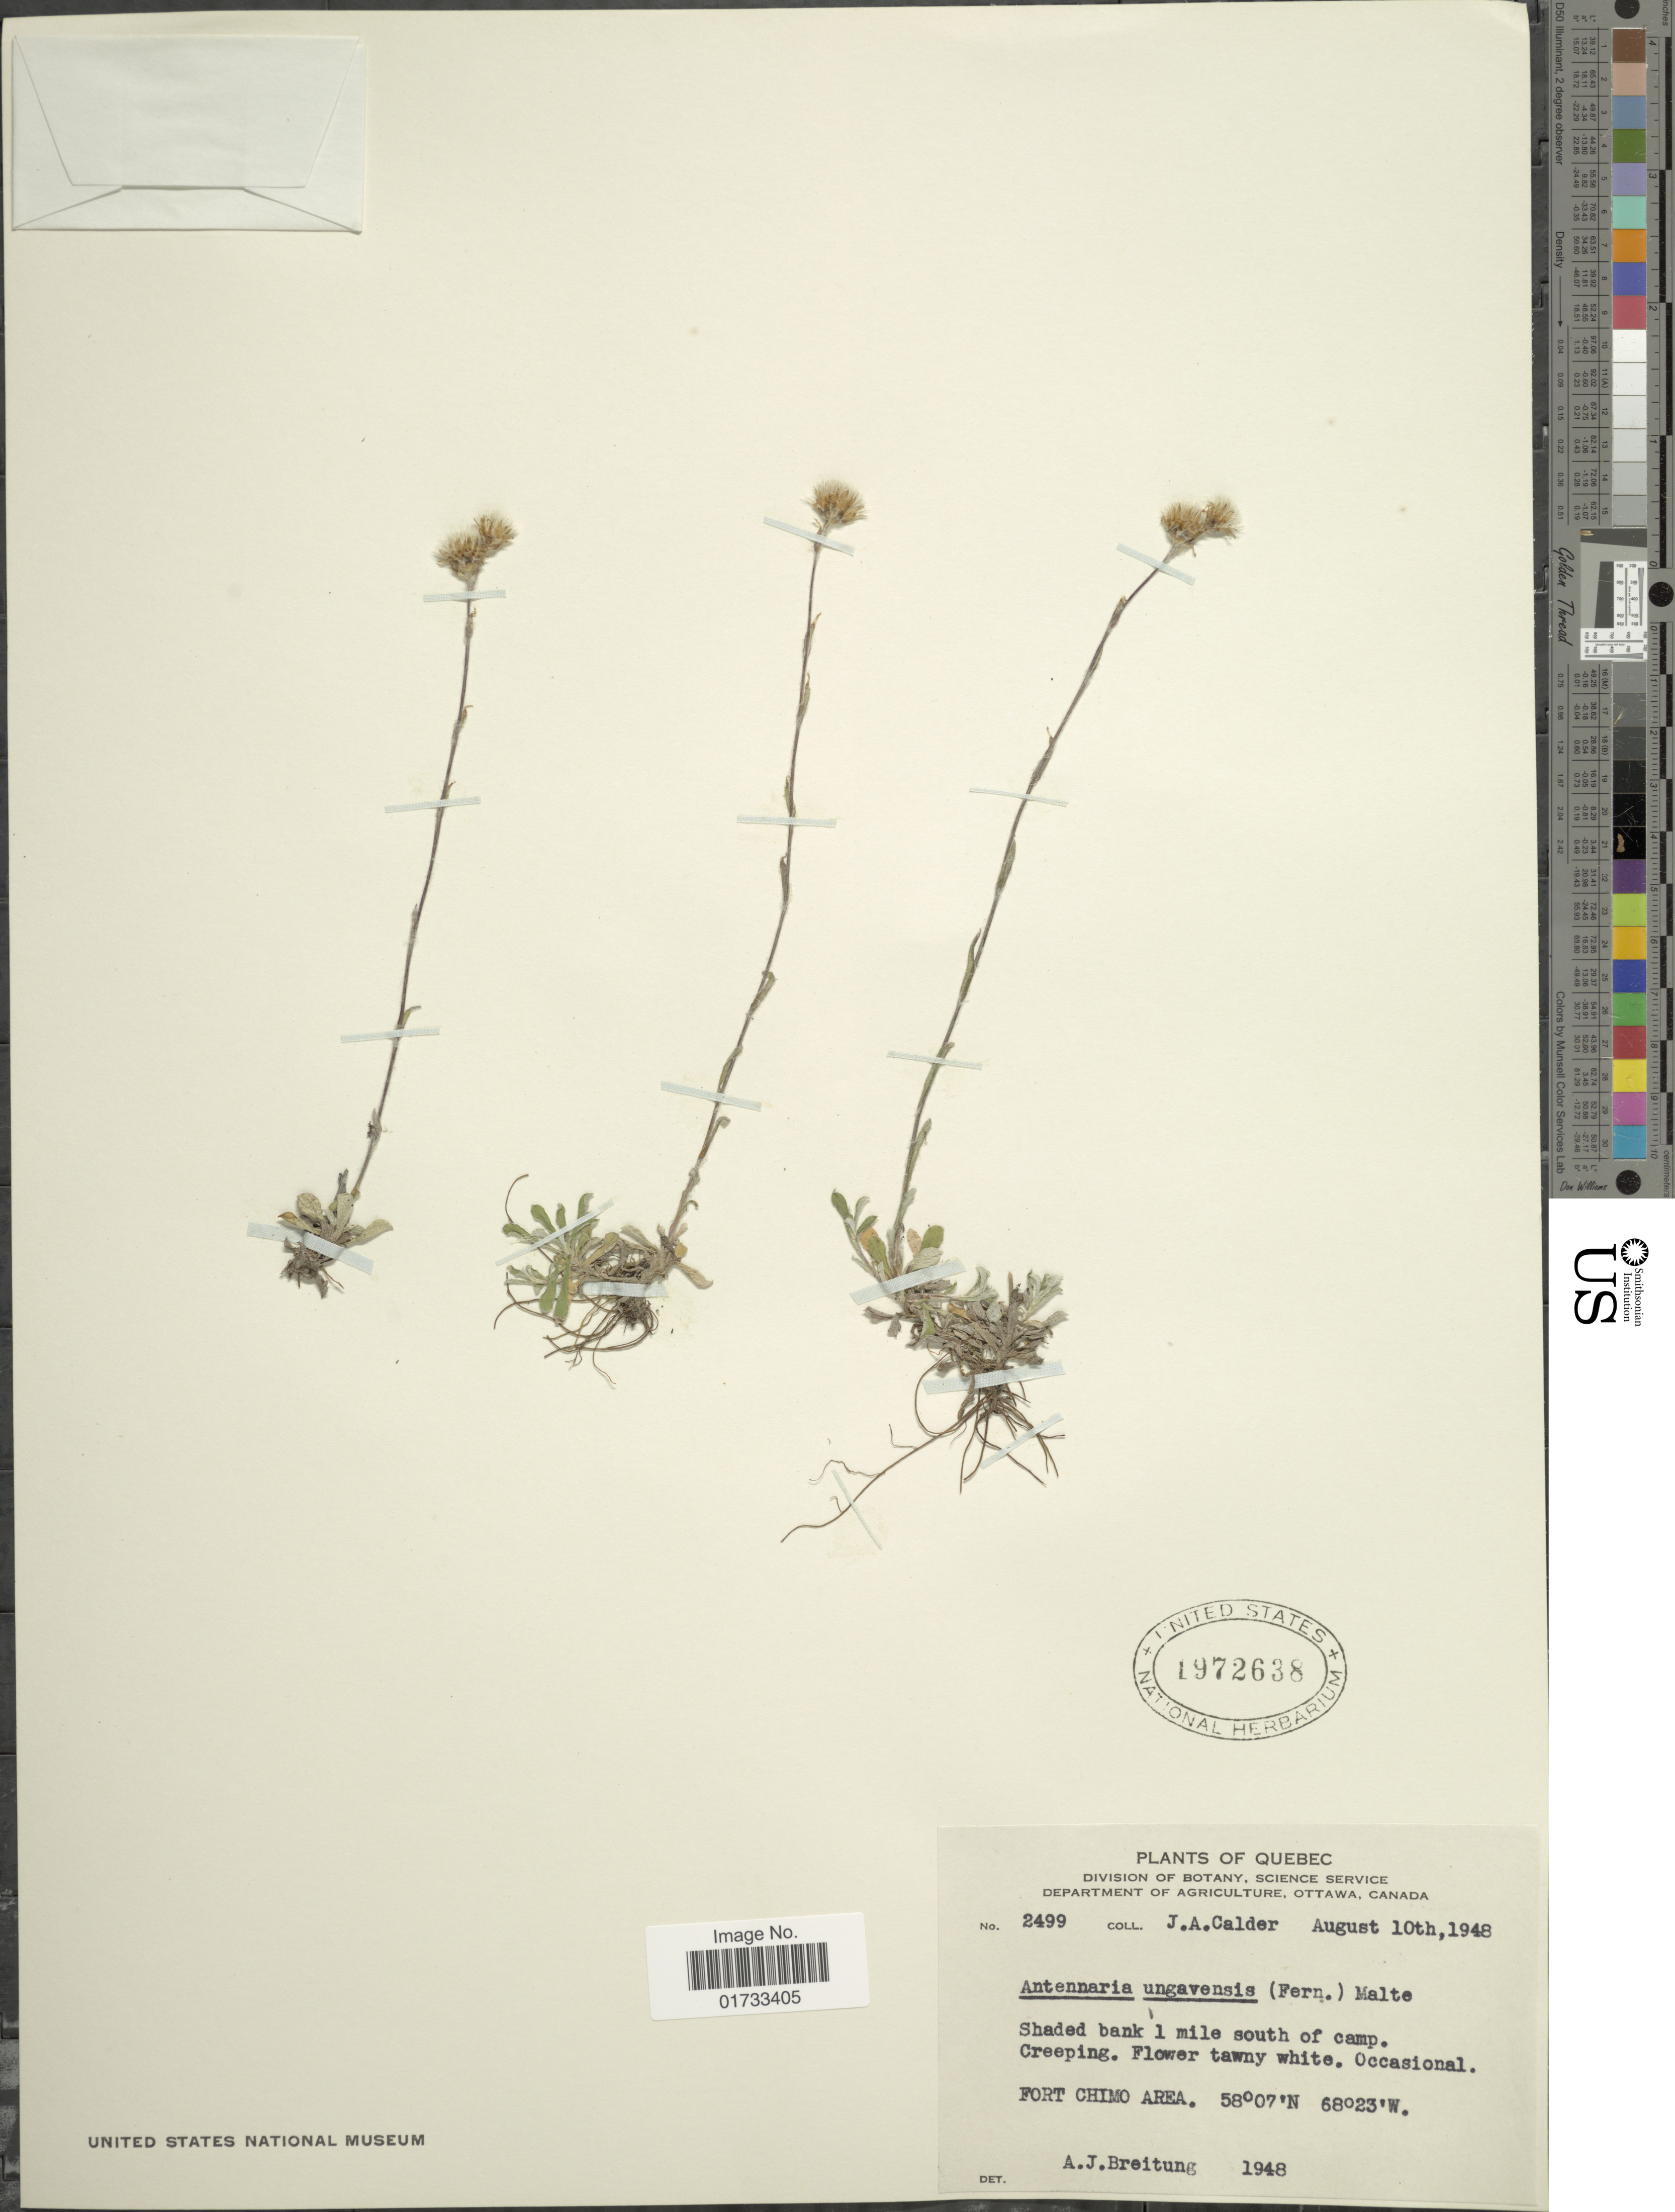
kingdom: Plantae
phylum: Tracheophyta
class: Magnoliopsida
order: Asterales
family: Asteraceae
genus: Antennaria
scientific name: Antennaria ungavensis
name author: (Fernald) Malte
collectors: J. A. Calder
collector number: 2499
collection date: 1948-08-10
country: Canada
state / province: Quebec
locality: Shaded bank 1 mile south of camp., Fort Chimbo Area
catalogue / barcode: US 1972638